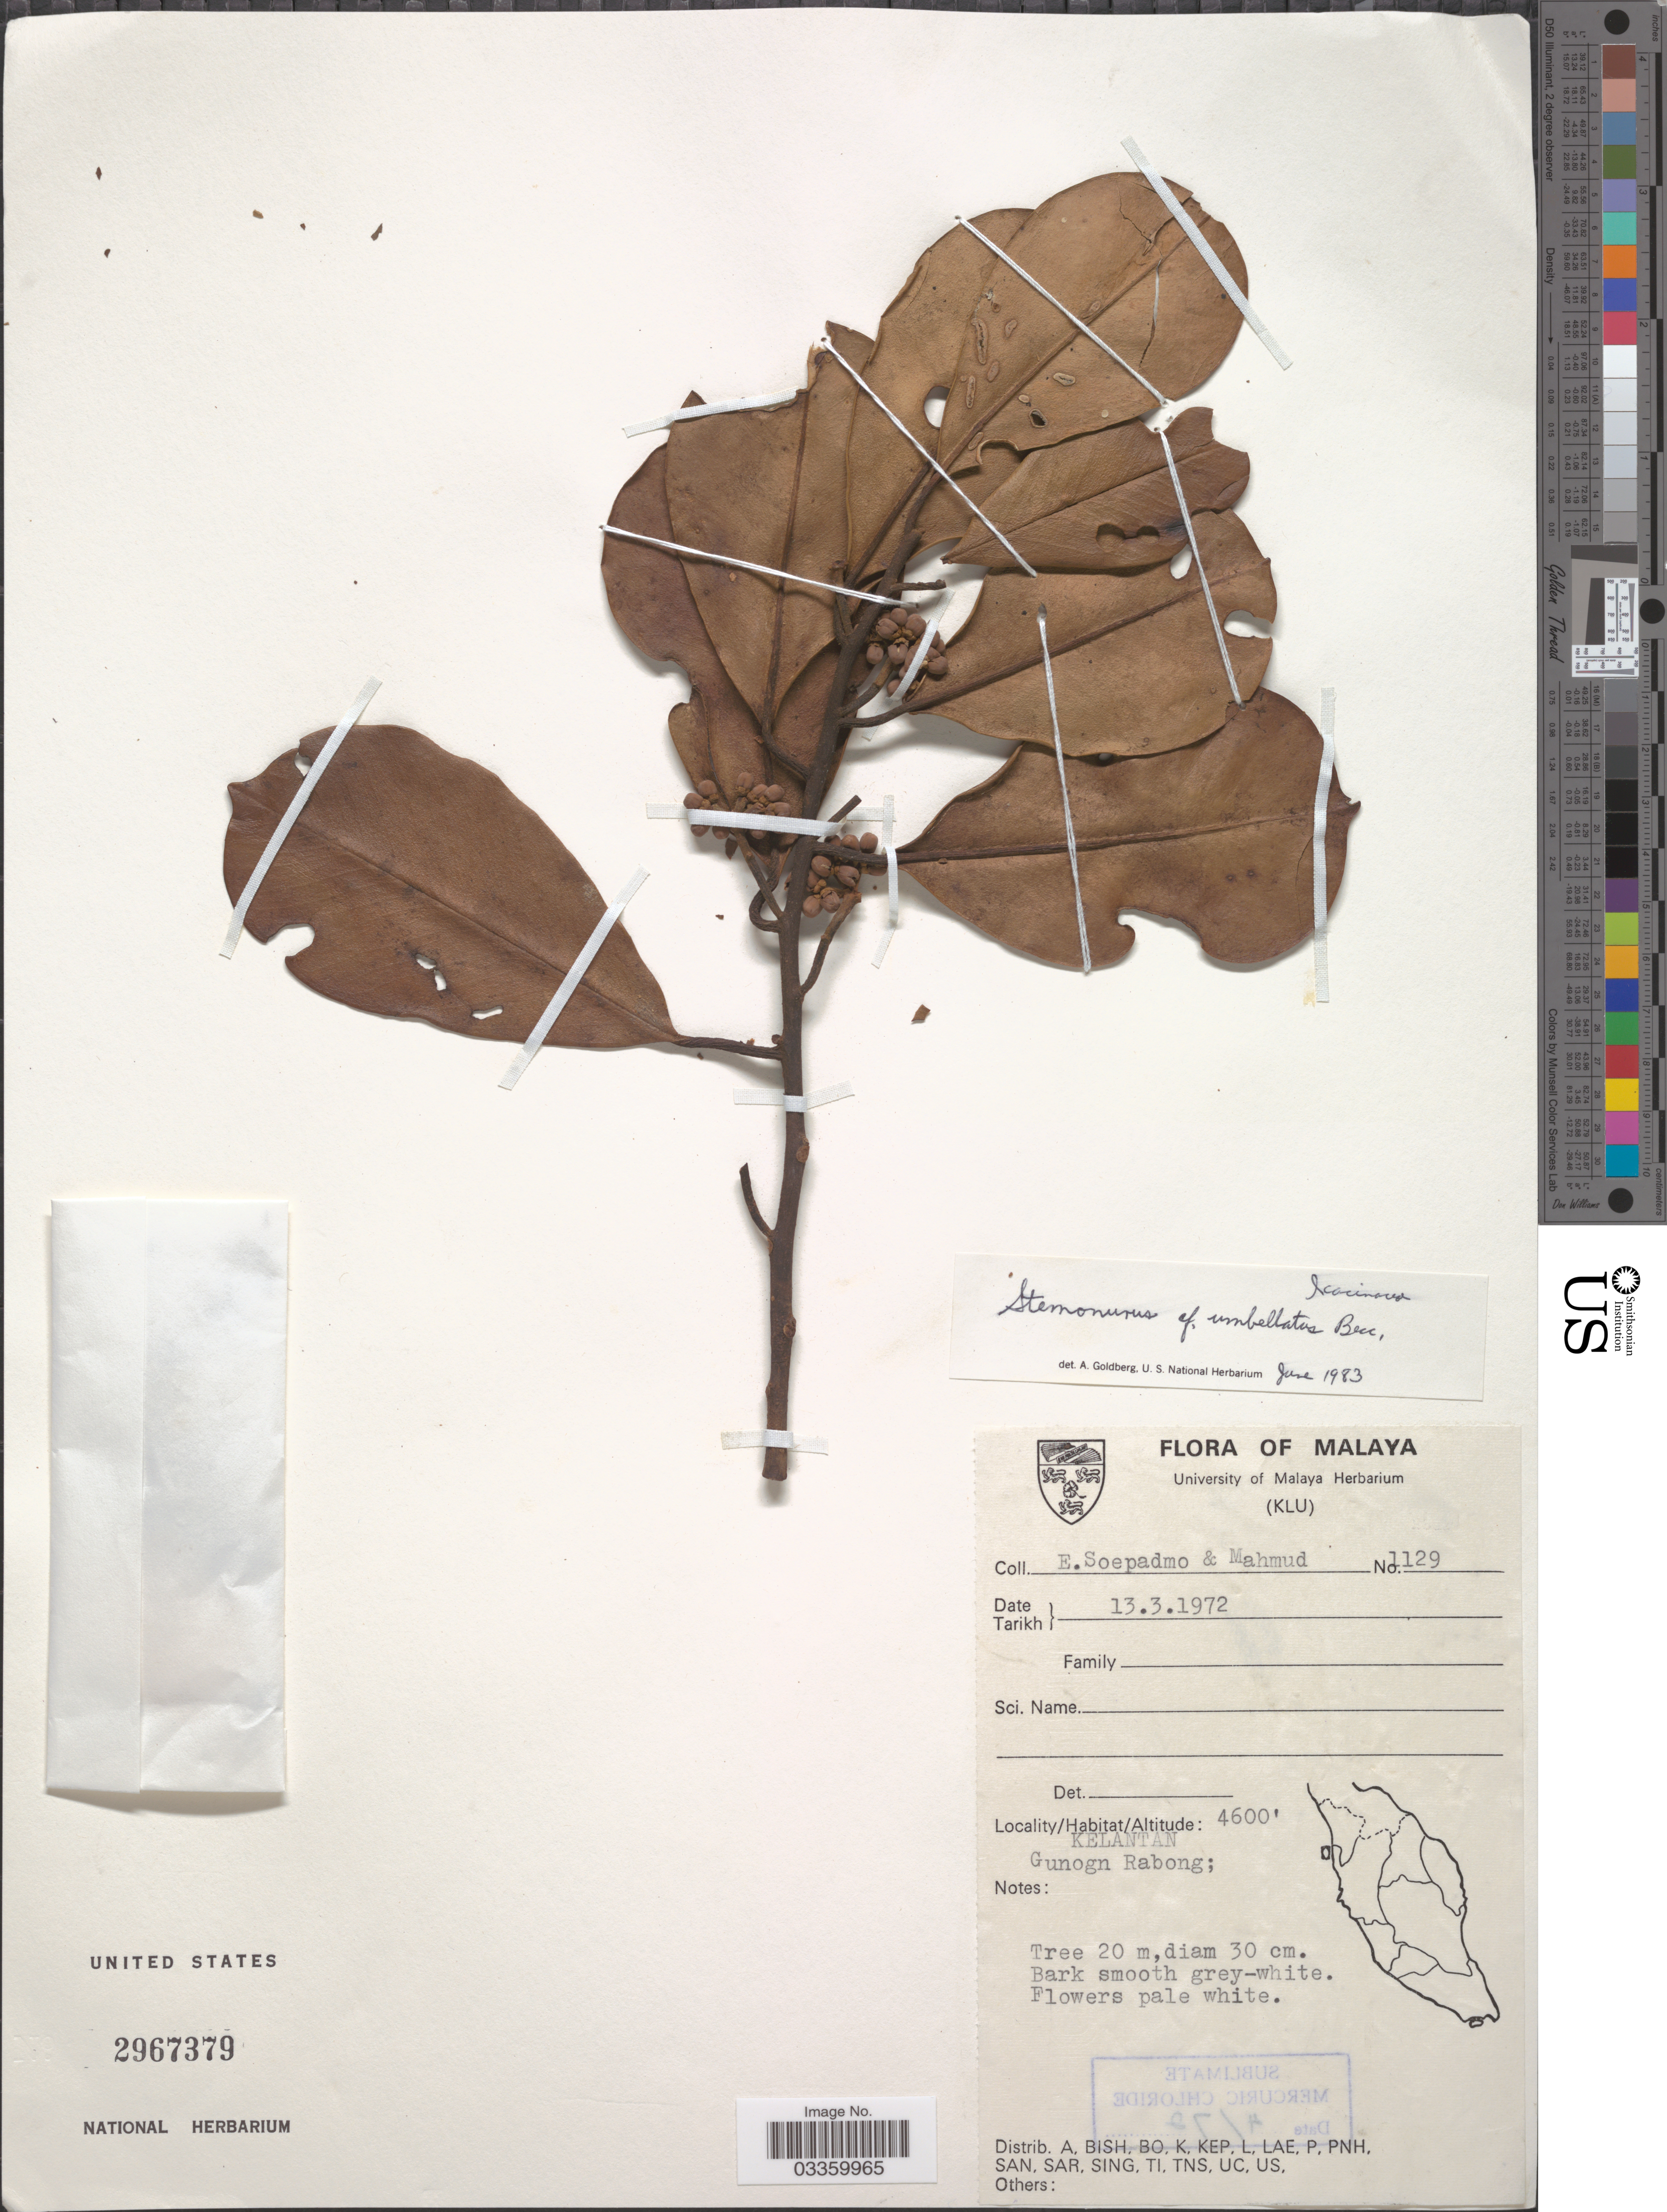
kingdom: Plantae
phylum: Tracheophyta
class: Magnoliopsida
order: Cardiopteridales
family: Stemonuraceae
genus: Stemonurus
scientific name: Stemonurus umbellatus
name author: Becc.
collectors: E. Soepadmo & -. Mahmud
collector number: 1129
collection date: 1972-03-13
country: Malaysia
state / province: Kelantan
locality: Malaya. Gunogn Rabong.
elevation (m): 1402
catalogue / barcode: US 2967379